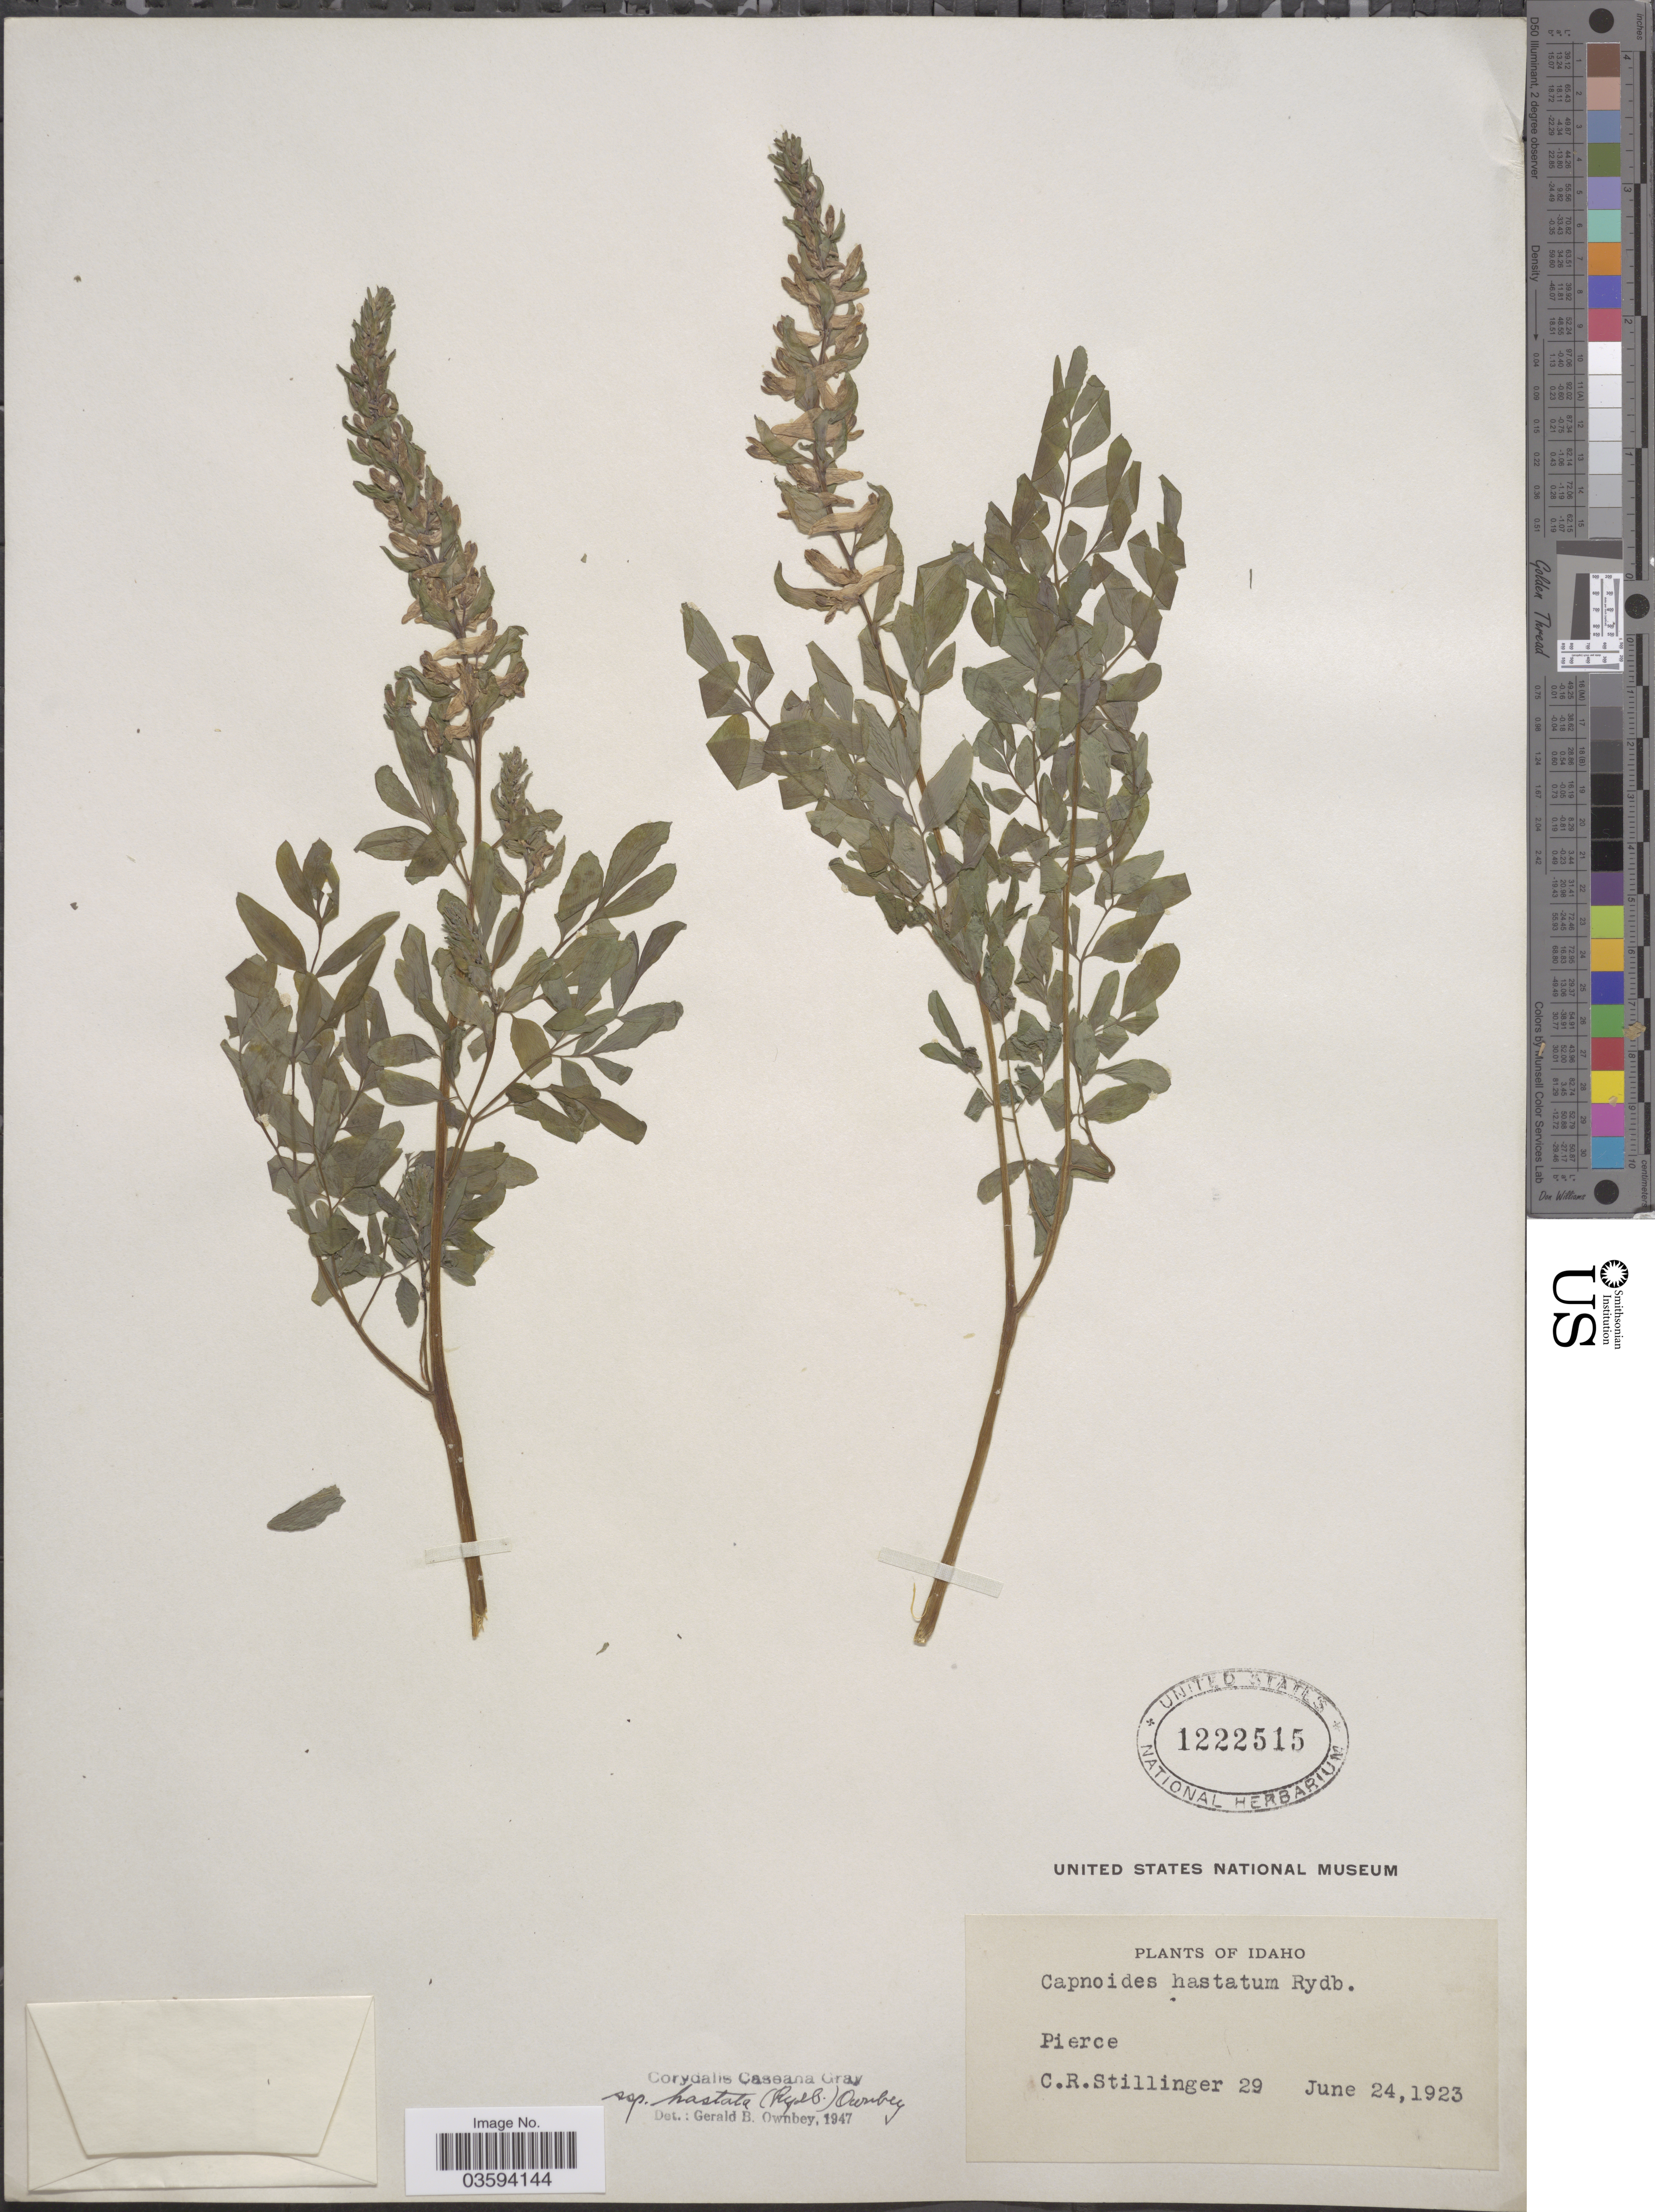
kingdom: Plantae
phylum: Tracheophyta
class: Magnoliopsida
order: Ranunculales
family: Papaveraceae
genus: Corydalis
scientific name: Corydalis caseana subsp. hastata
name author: (Rydb.) G.B. Ownbey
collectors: C. Stillinger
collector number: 29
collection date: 1923-06-24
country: United States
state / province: Idaho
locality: Pierce.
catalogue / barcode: US 1222515